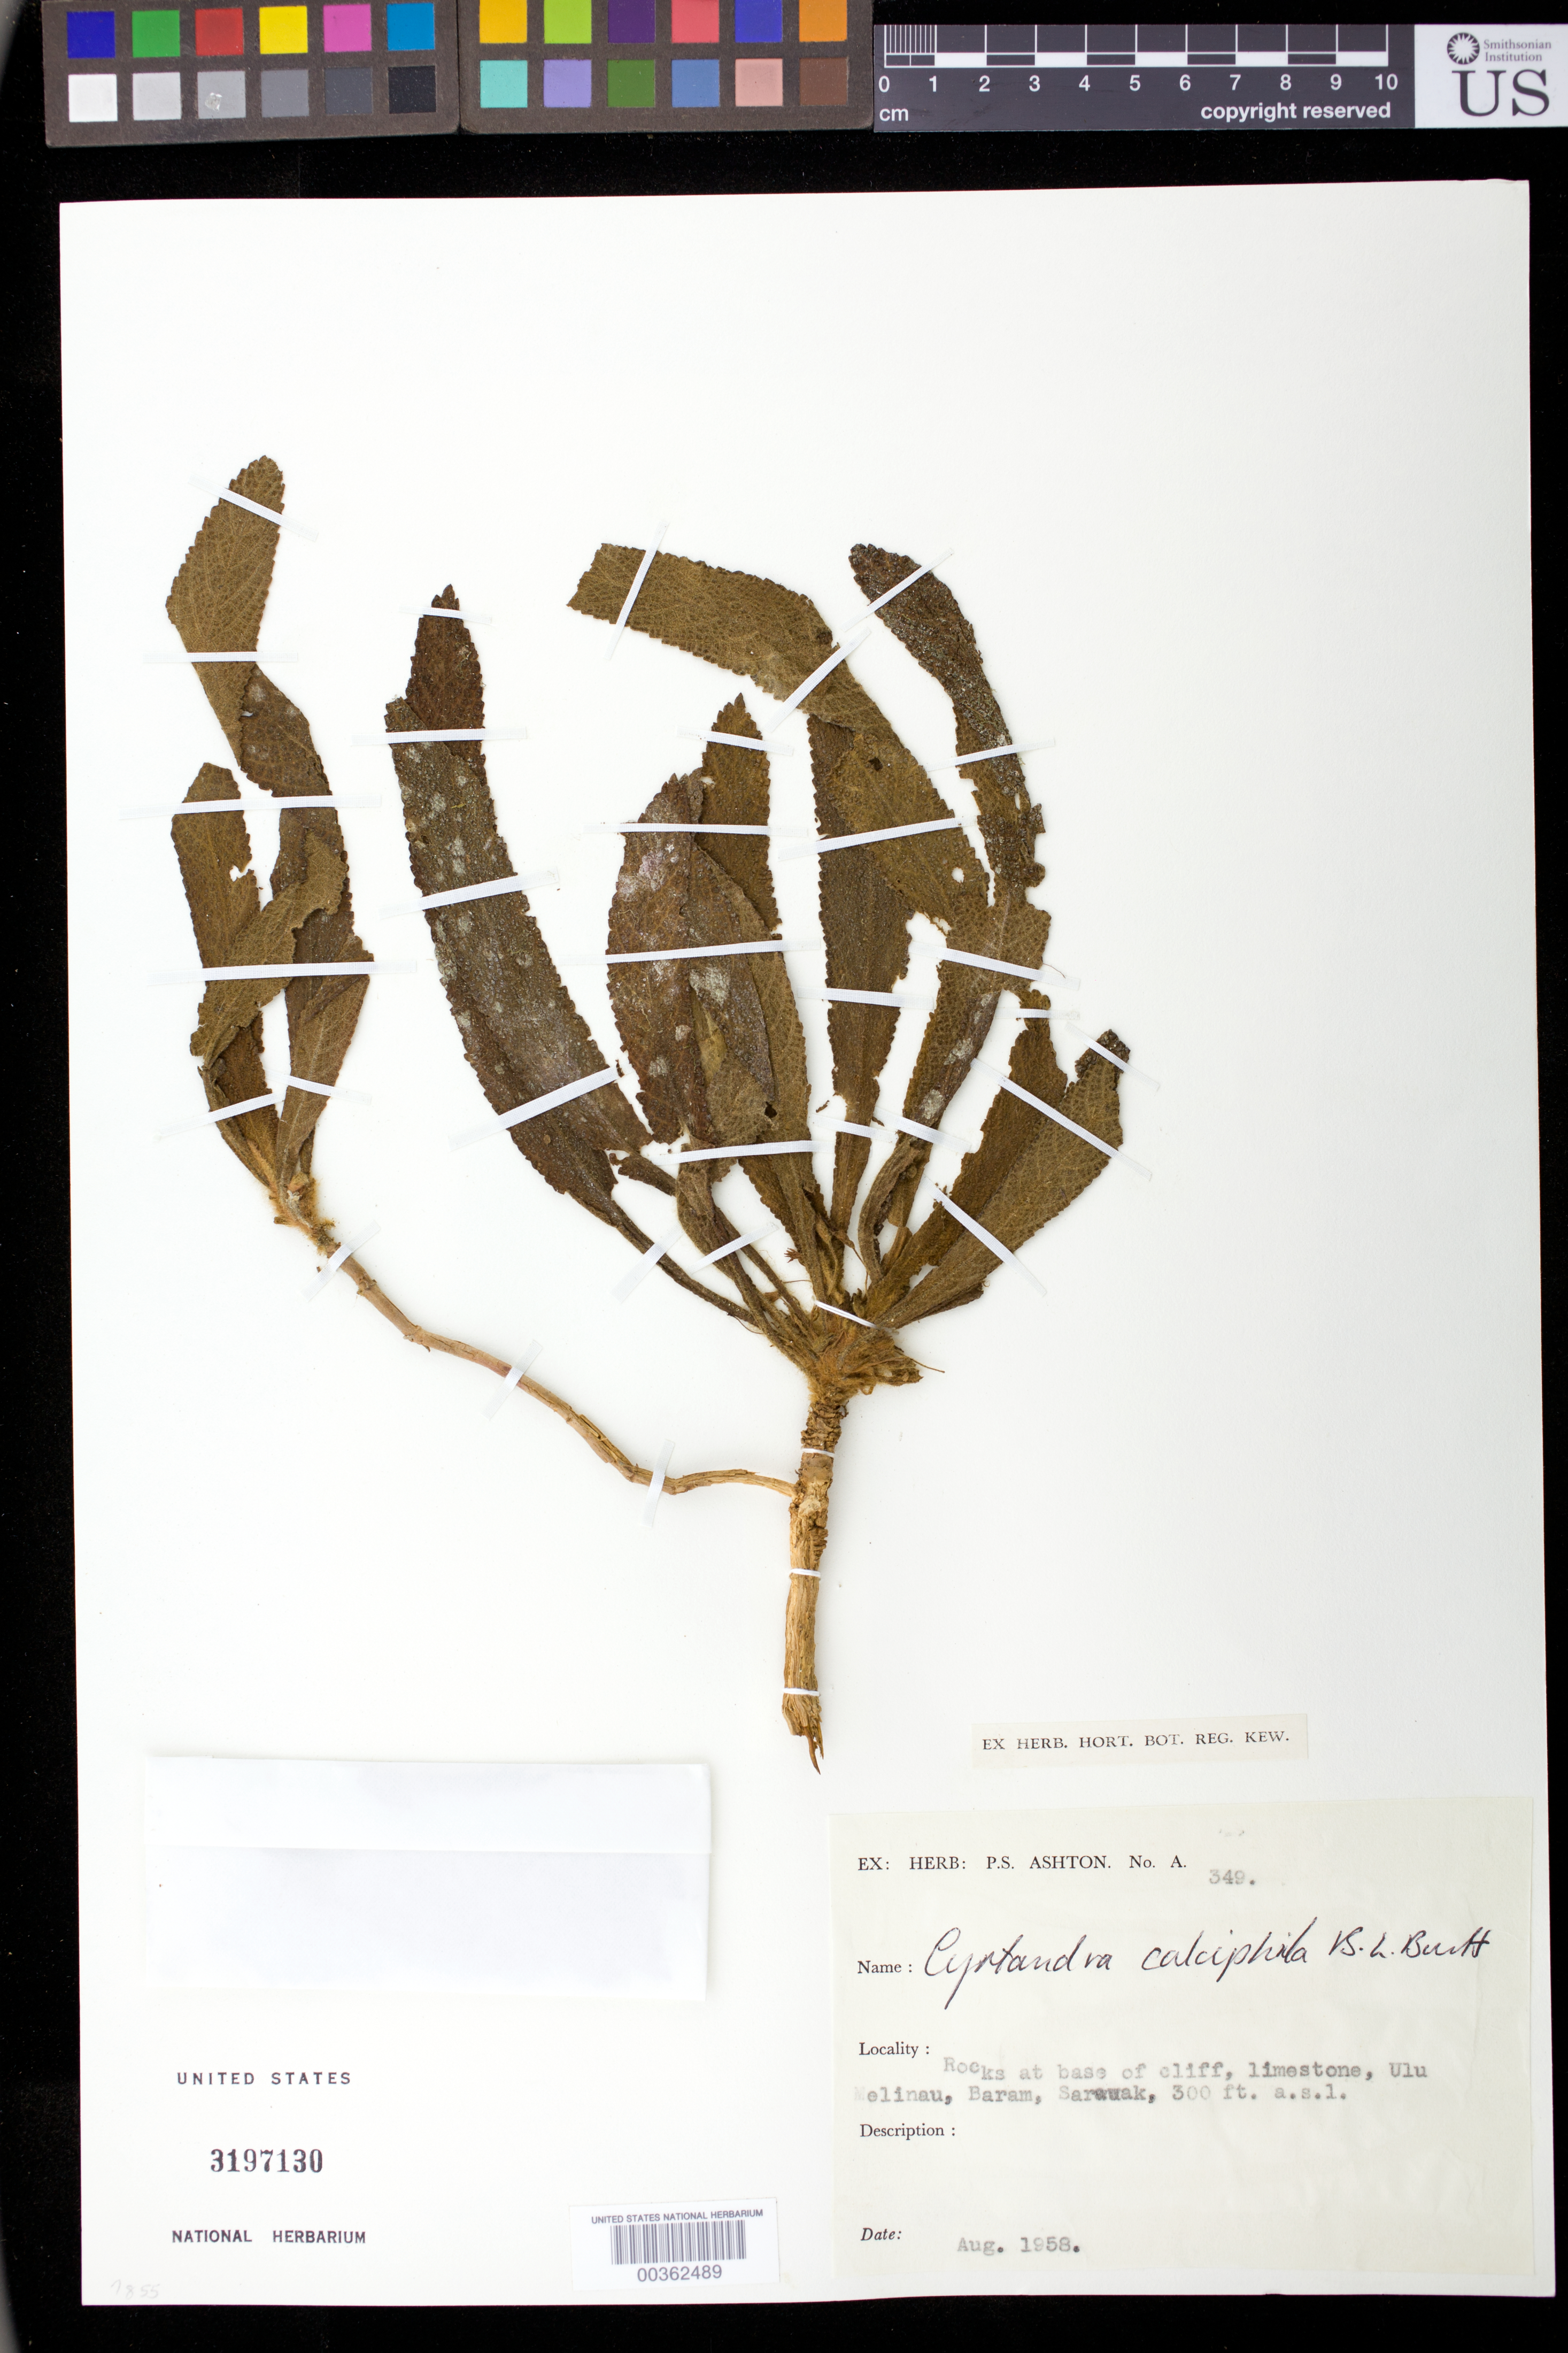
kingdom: Plantae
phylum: Tracheophyta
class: Magnoliopsida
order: Lamiales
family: Gesneriaceae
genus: Cyrtandra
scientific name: Cyrtandra calciphila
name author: B.L. Burtt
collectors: P. S. Ashton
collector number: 349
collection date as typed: Aug 1958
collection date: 1958-08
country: Malaysia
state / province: Sarawak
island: Borneo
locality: Ulu melinau, baram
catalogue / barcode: US 3197130